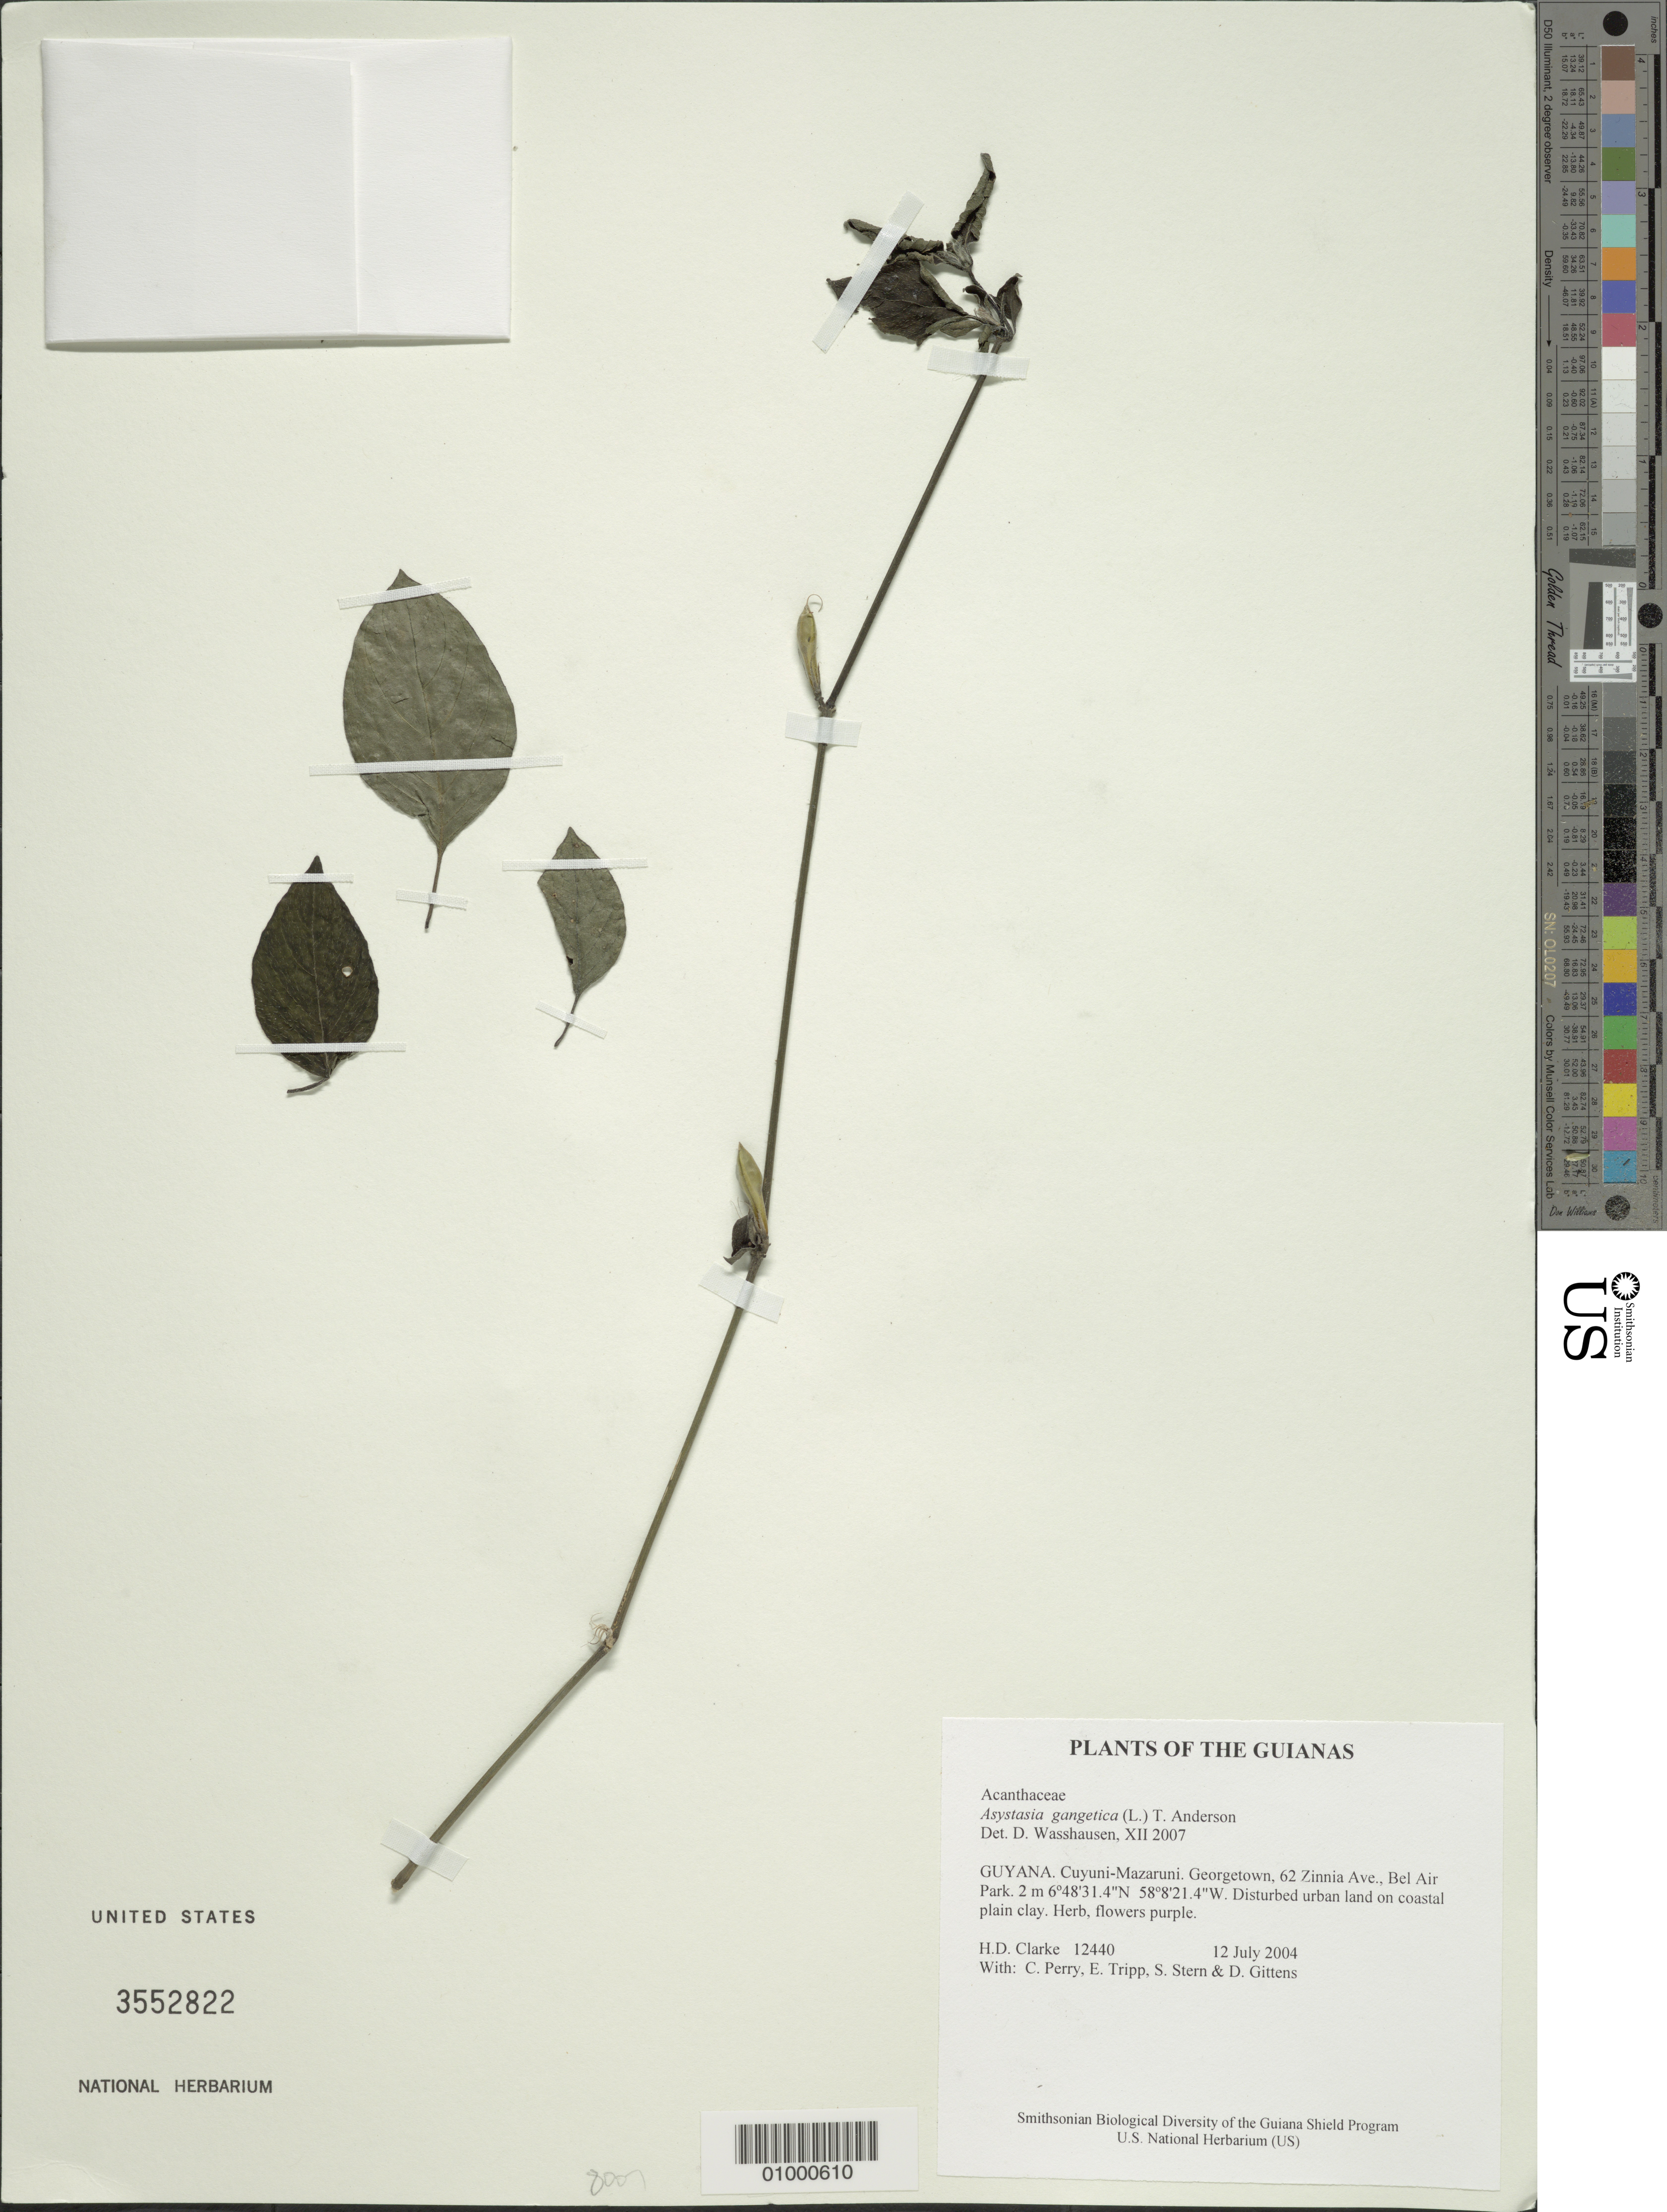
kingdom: Plantae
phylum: Tracheophyta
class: Magnoliopsida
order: Lamiales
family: Acanthaceae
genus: Asystasia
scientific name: Asystasia gangetica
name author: (L.) T. Anderson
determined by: Wasshausen, Dieter C., (BOT), Smithsonian Institution - National Museum of Natural History (UNITED STATES)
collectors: H. D. Clarke, C. Perry, E. Tripp, S. R. Stern & D. Gittens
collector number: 12440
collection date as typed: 12 July 2004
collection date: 2004-07-12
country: Guyana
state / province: Cuyuni-Mazaruni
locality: Georgetown, 62 Zinnia Ave., Bel Air Park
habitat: Disturbed urban land on coastal plain clay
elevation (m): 2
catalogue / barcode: US 3552822